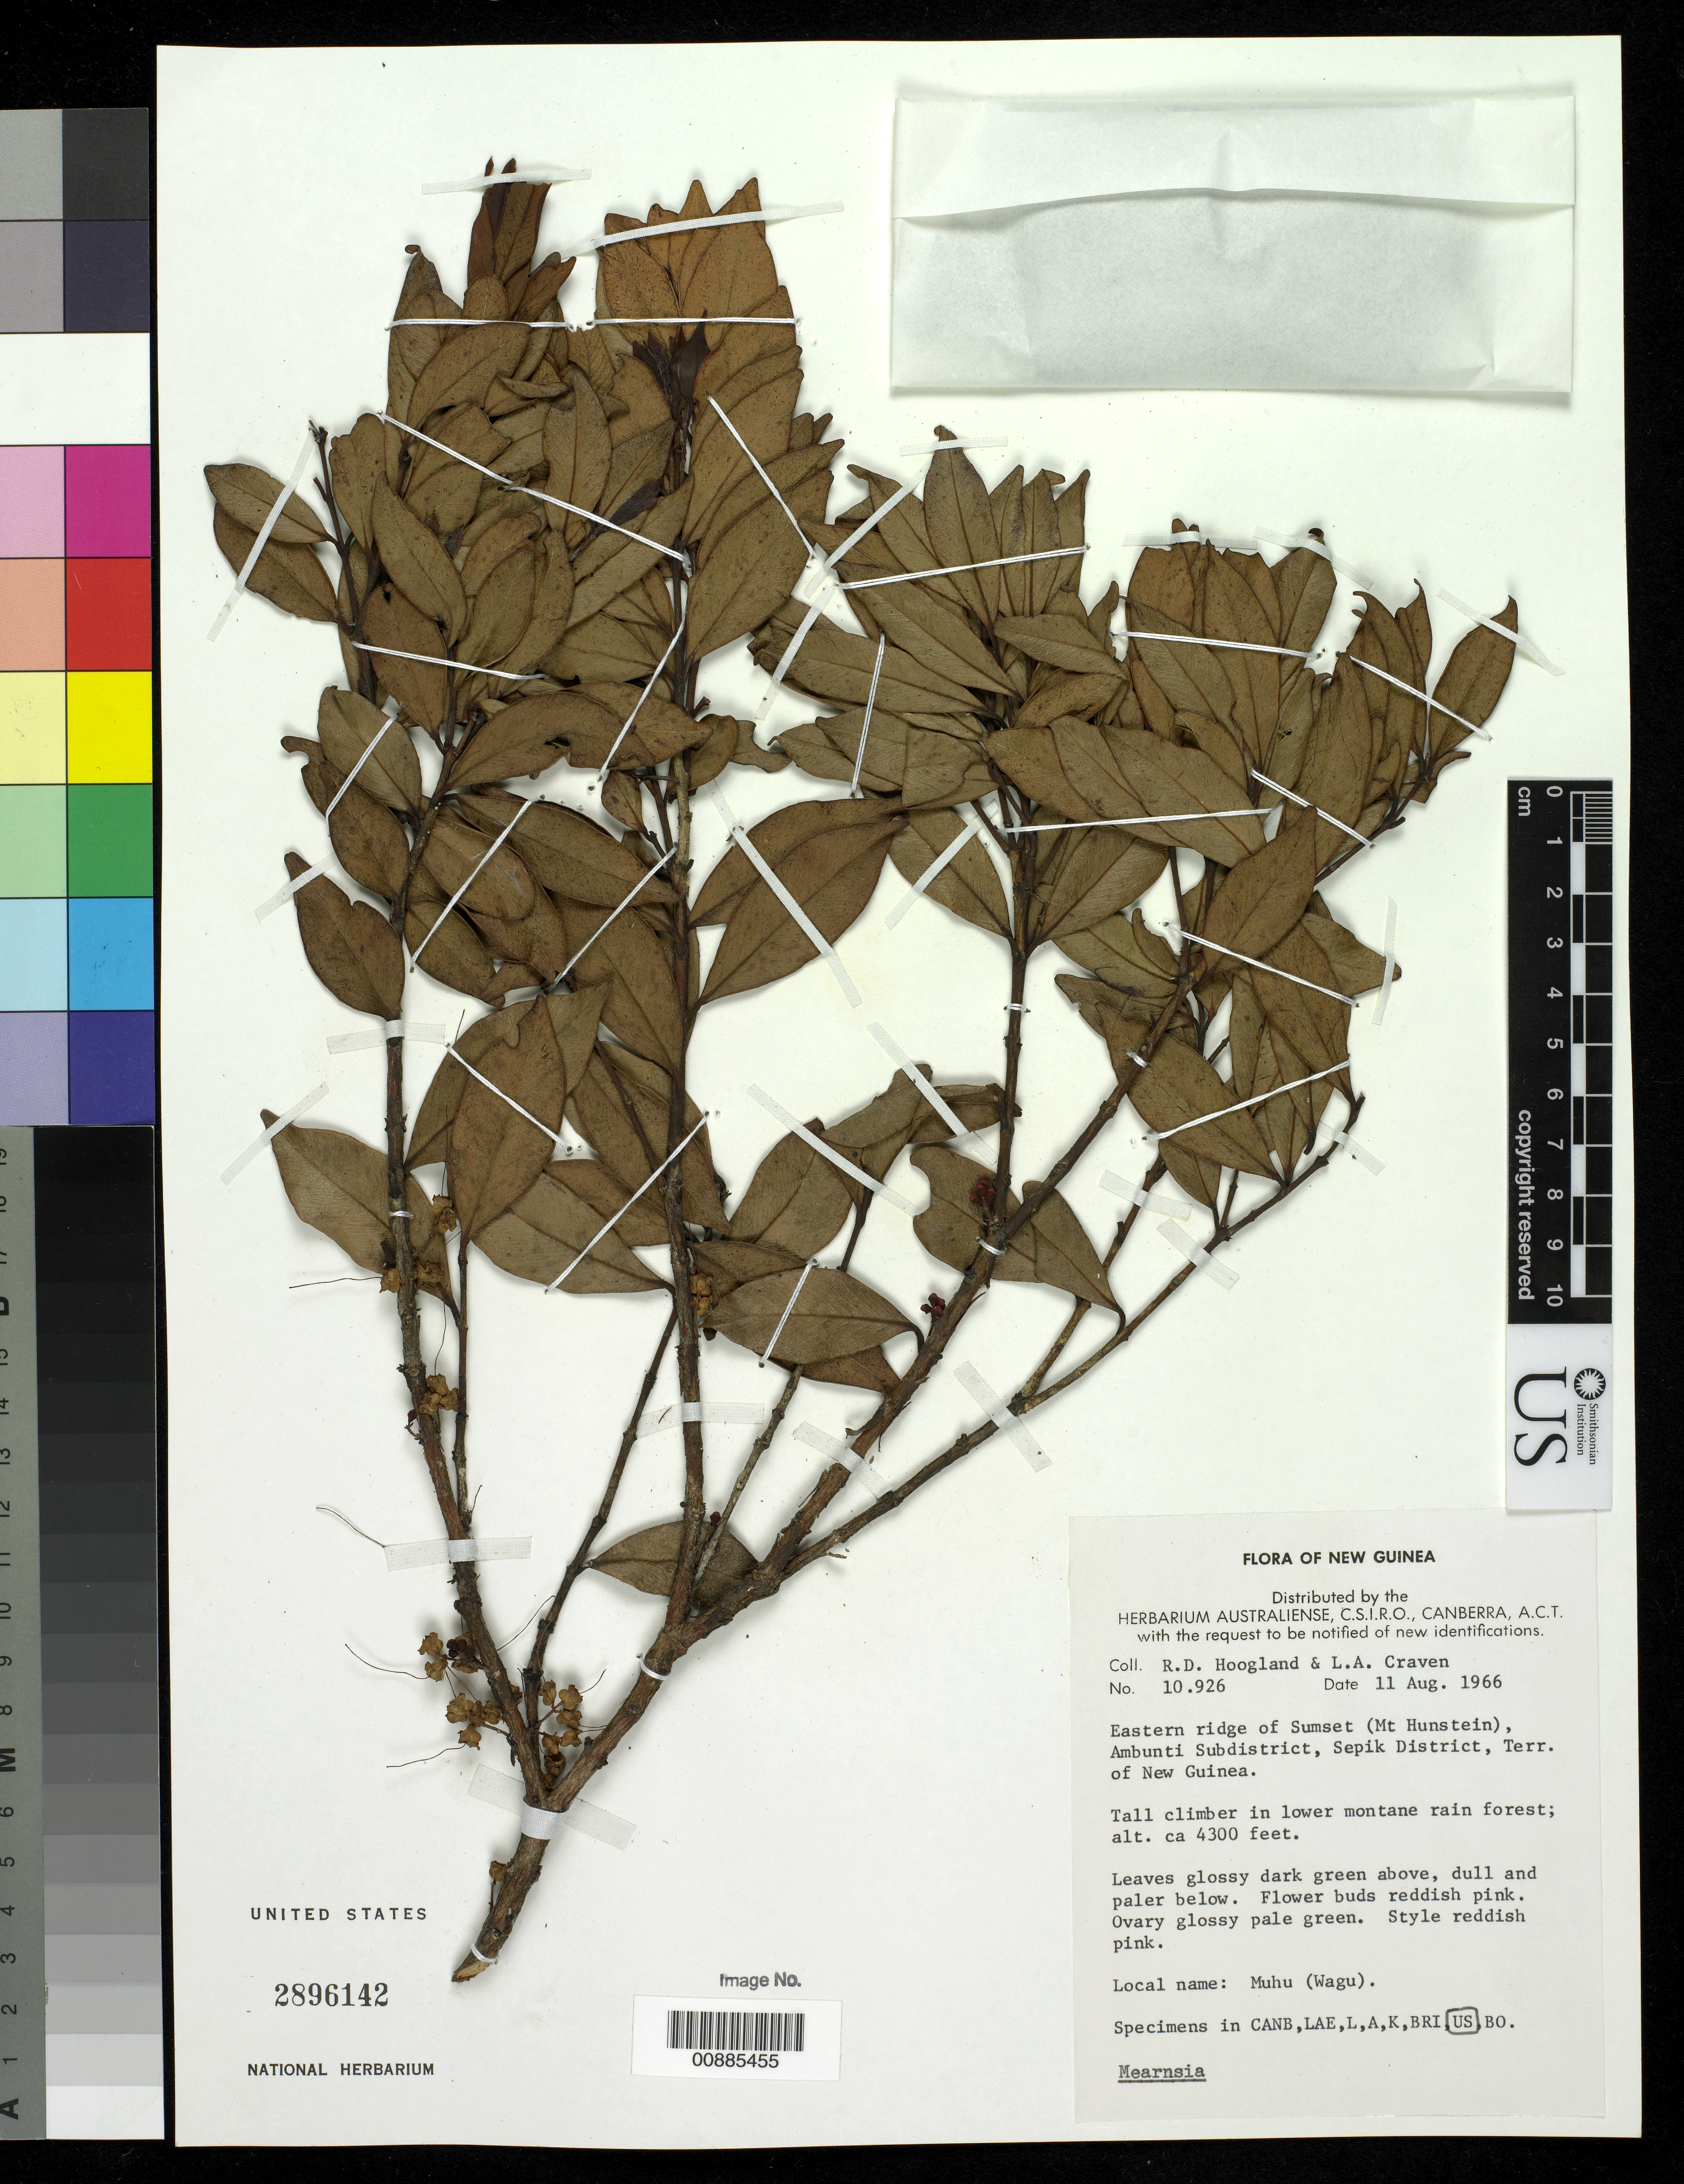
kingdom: Plantae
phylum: Tracheophyta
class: Magnoliopsida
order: Myrtales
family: Myrtaceae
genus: Metrosideros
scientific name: Metrosideros sp.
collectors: R. D. Hoogland & L. A. Craven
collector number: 10926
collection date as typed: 11 Aug 1966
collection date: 1966-08-11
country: Papua New Guinea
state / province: Madang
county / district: Sepik District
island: New Guinea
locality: ridge of Sumset (Mt. Hunstein, Ambunti Subdistrict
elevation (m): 1311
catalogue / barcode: US 885455